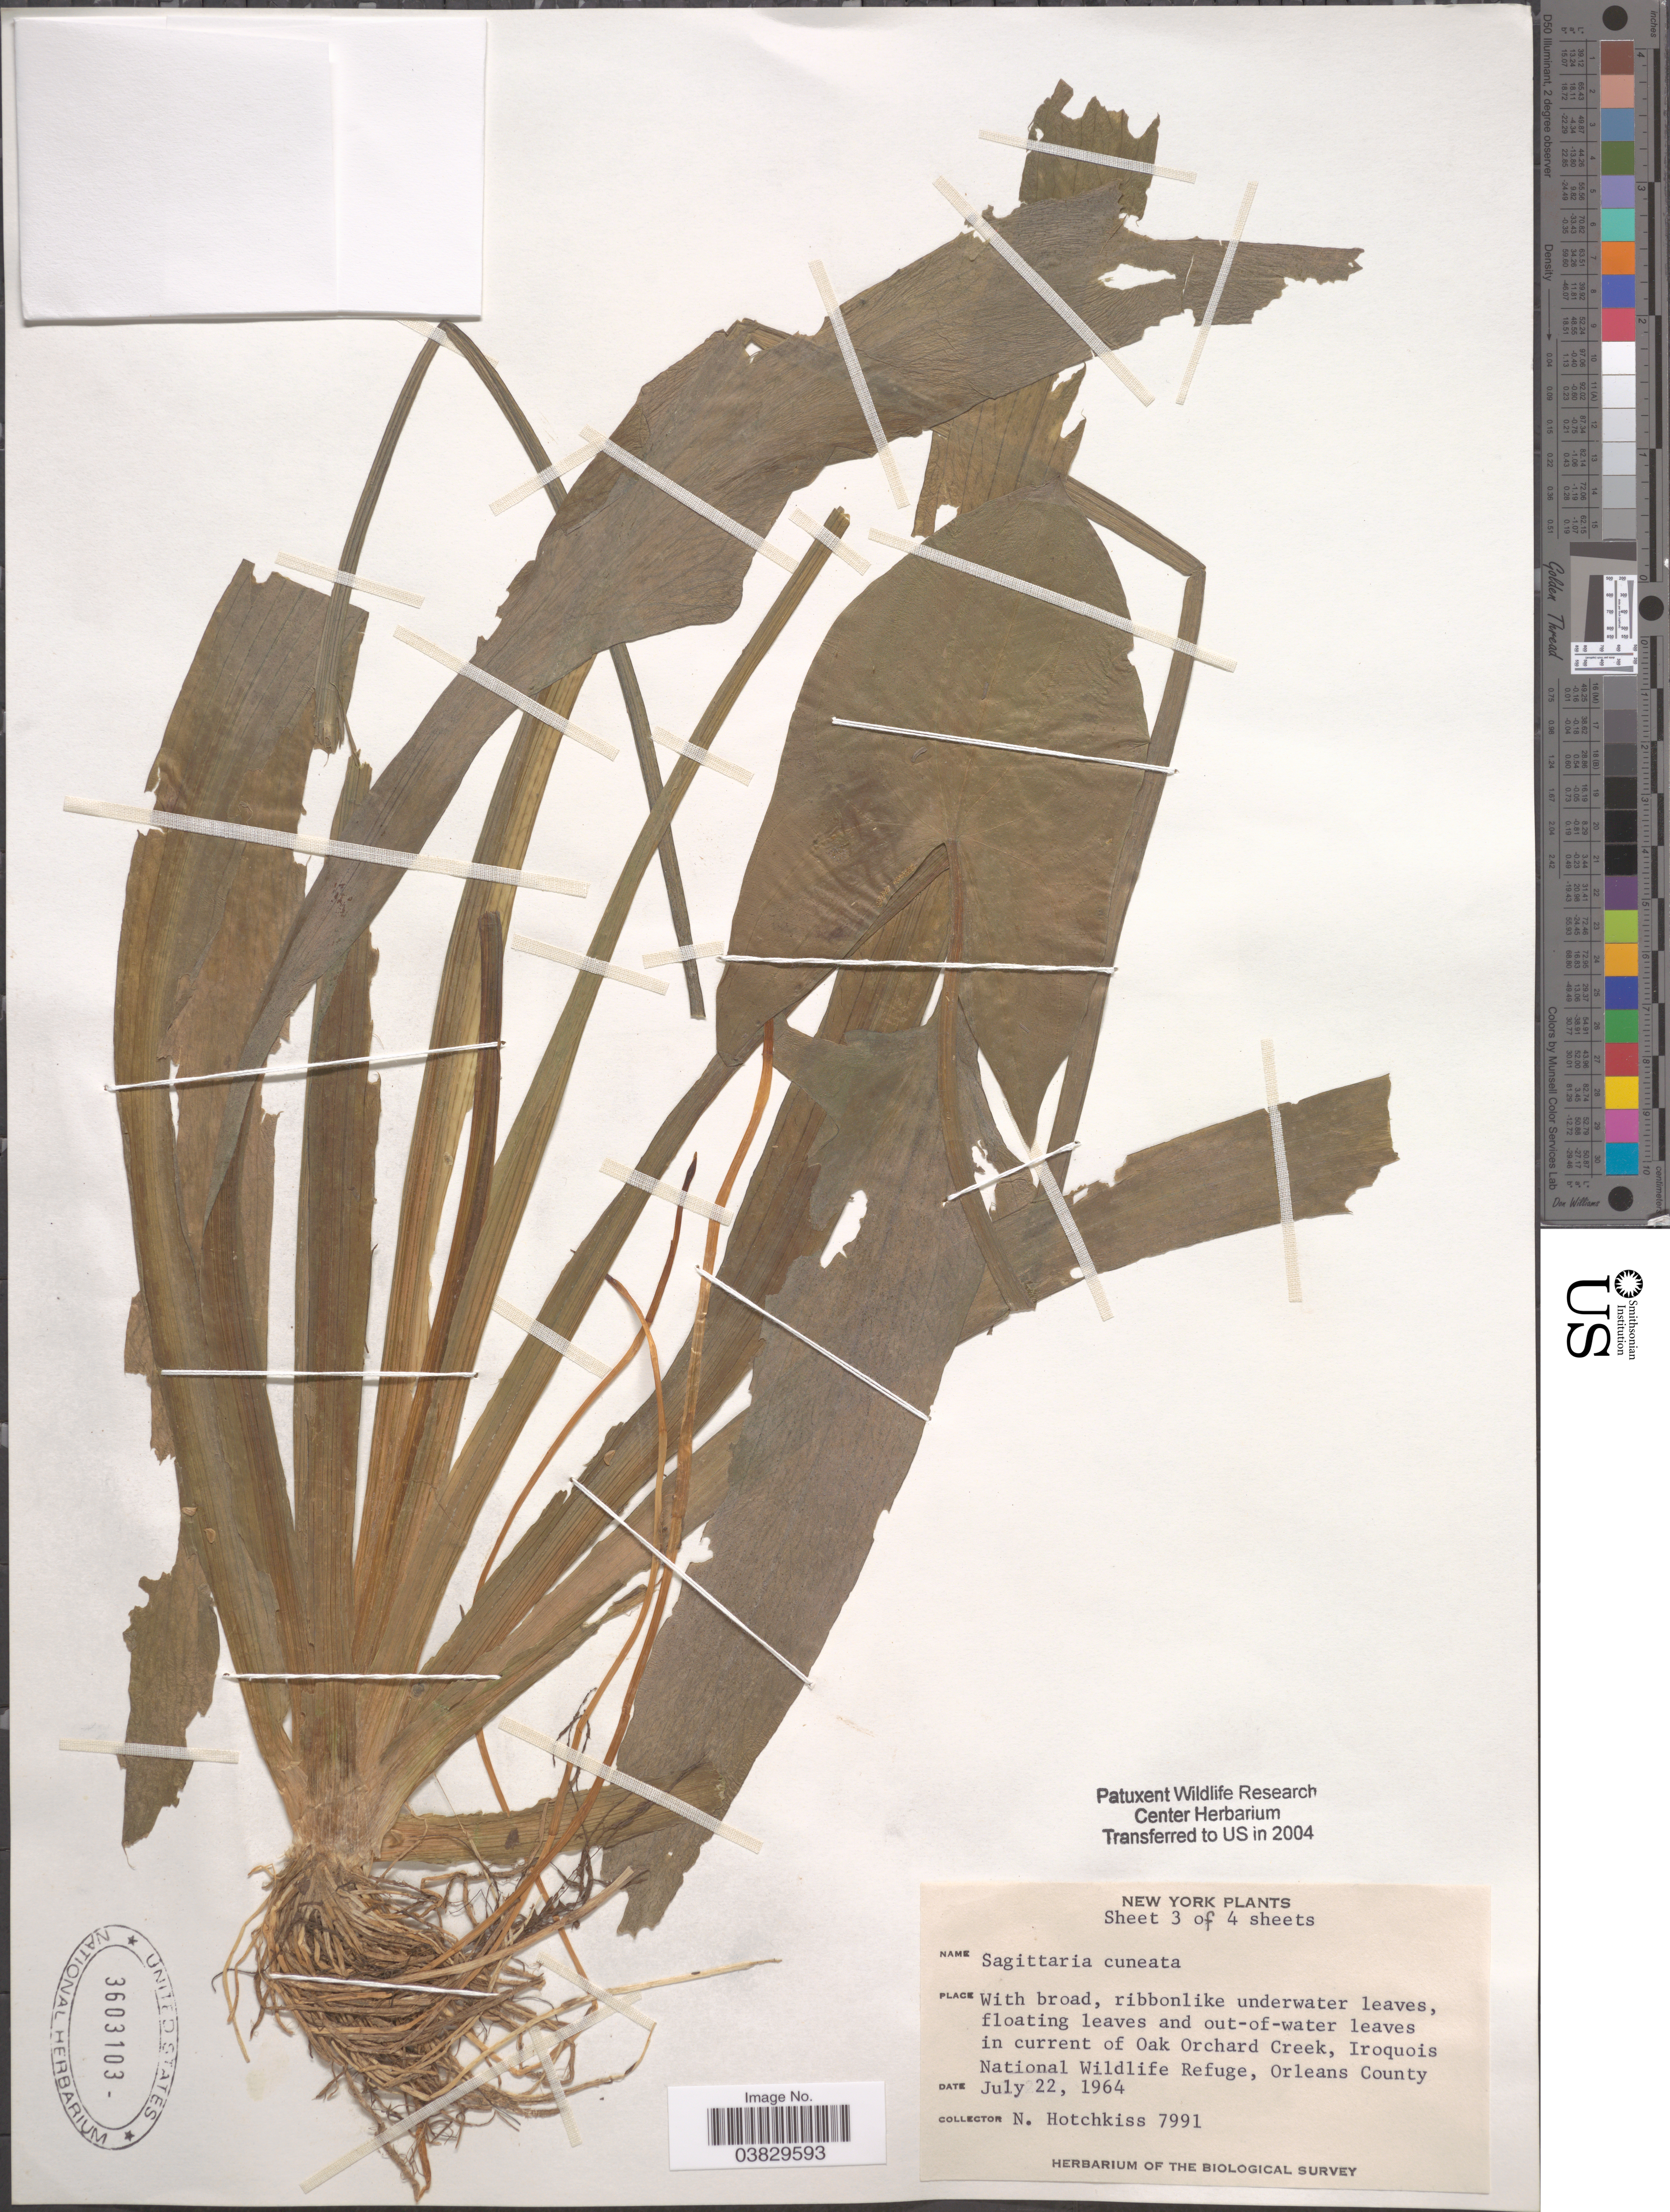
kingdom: Plantae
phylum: Tracheophyta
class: Liliopsida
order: Alismatales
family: Alismataceae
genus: Sagittaria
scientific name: Sagittaria cuneata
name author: E. Sheld.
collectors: N. Hotchkiss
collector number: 7991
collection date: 1964-07-22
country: United States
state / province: New York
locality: In current of Oak Orchard Creek, Iroquois National Wildlife Refuge, Orleans County.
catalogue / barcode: US 3603103